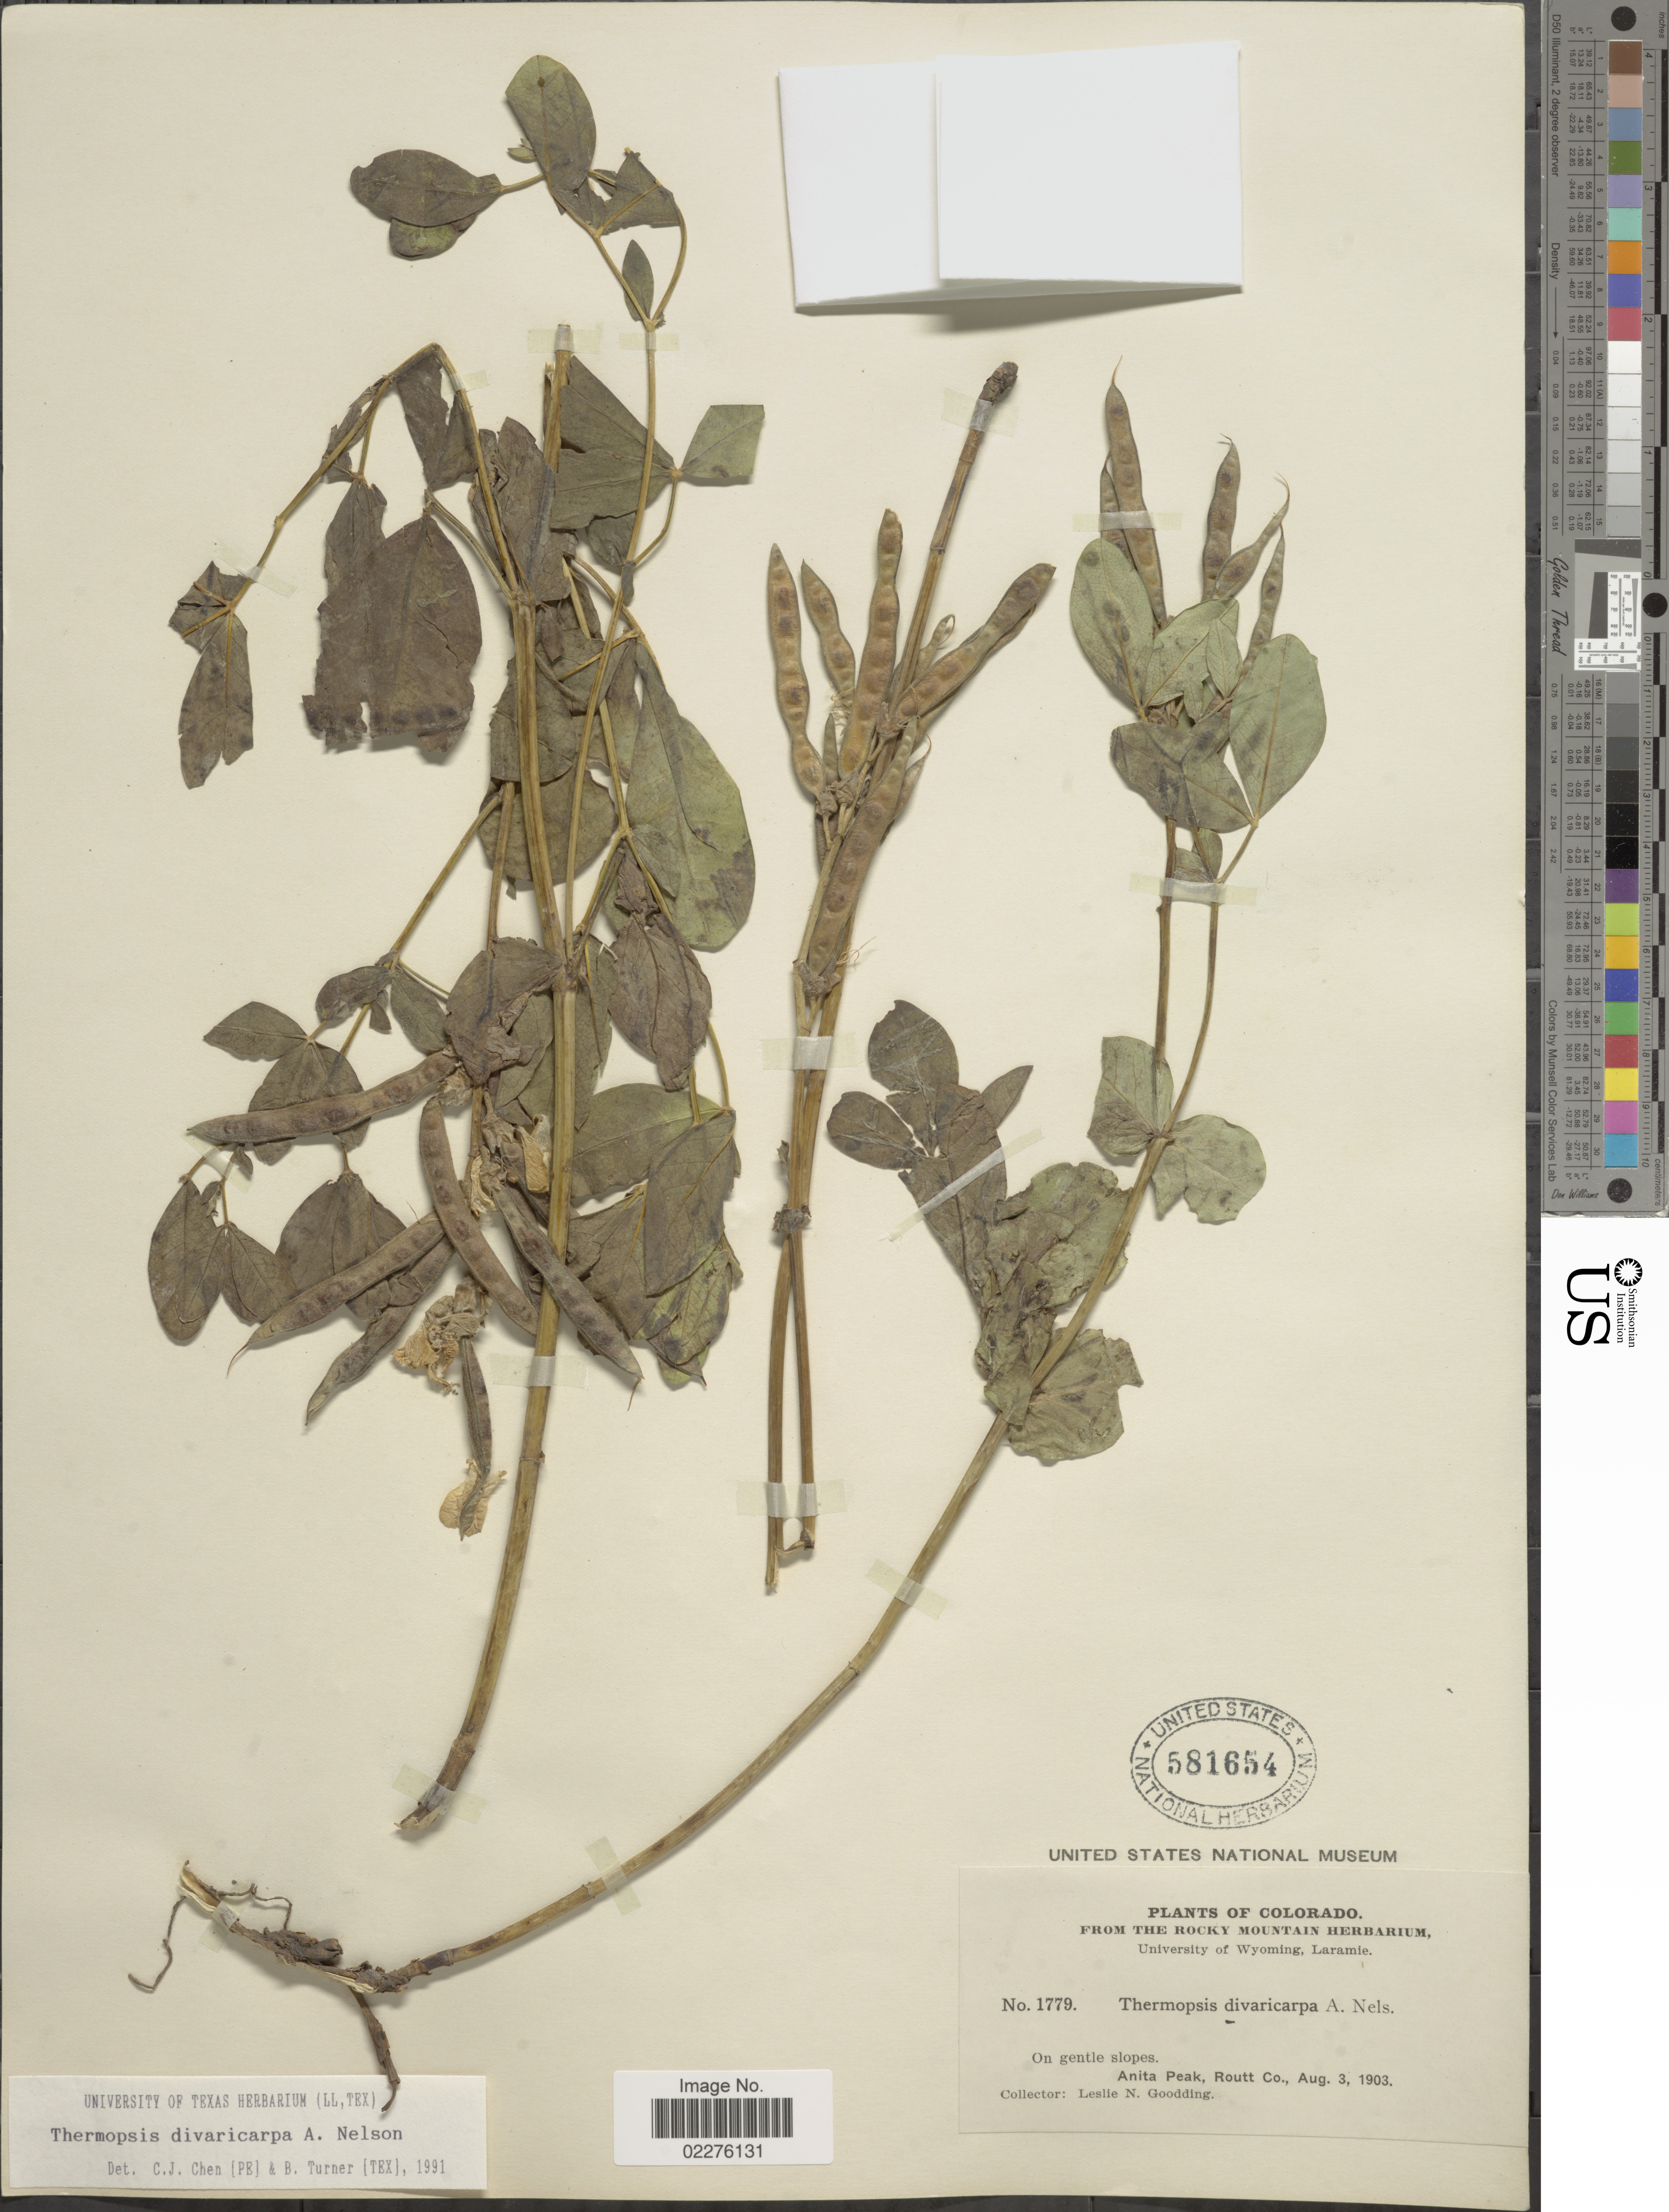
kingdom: Plantae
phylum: Tracheophyta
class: Magnoliopsida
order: Fabales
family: Fabaceae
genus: Thermopsis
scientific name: Thermopsis divaricarpa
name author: A. Nelson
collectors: L. N. Goodding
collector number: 1779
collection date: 1903-08-03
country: United States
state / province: Colorado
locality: On gentle slopes. Anita Peak, Routt Co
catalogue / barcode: US 581654